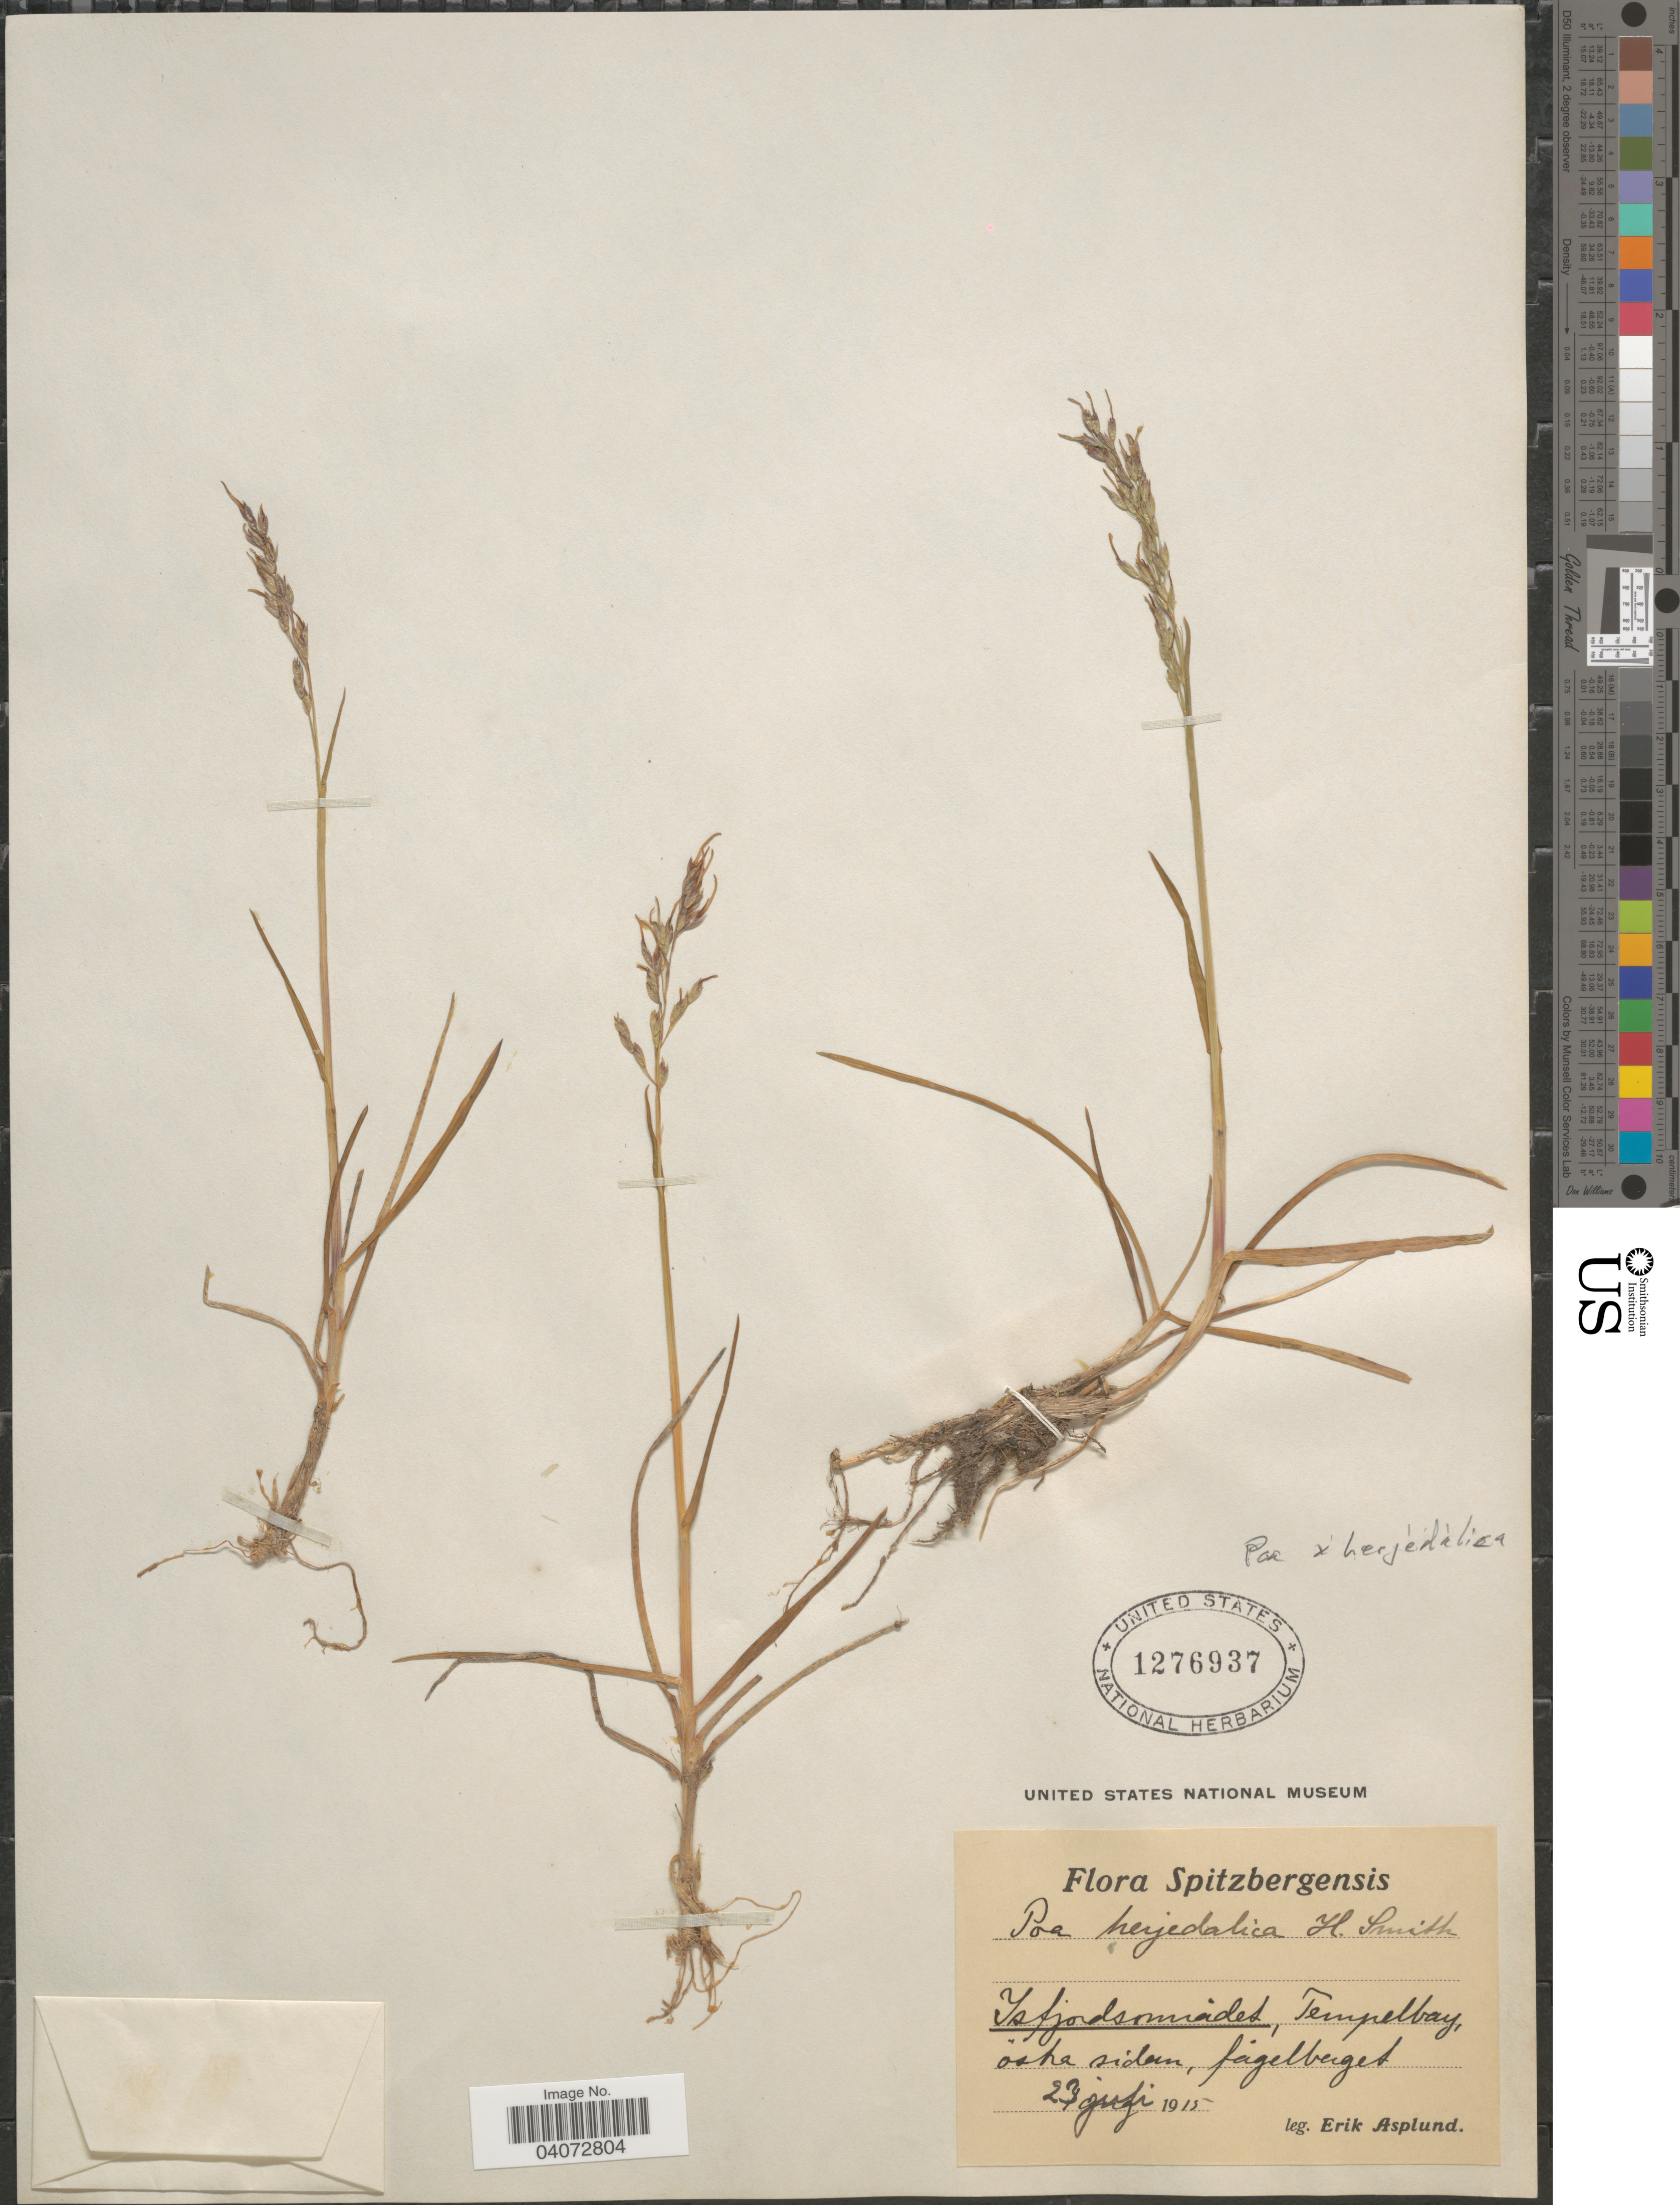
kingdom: Plantae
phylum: Tracheophyta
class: Liliopsida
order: Poales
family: Poaceae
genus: Poa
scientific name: Poa x herjedalica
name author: Harry Sm.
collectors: E. Asplund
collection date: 1915-07-23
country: Norway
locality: Spitzbergensis. Isfjordomädet. Tempelbay, ostra siden, fagelberget.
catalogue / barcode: US 1276937